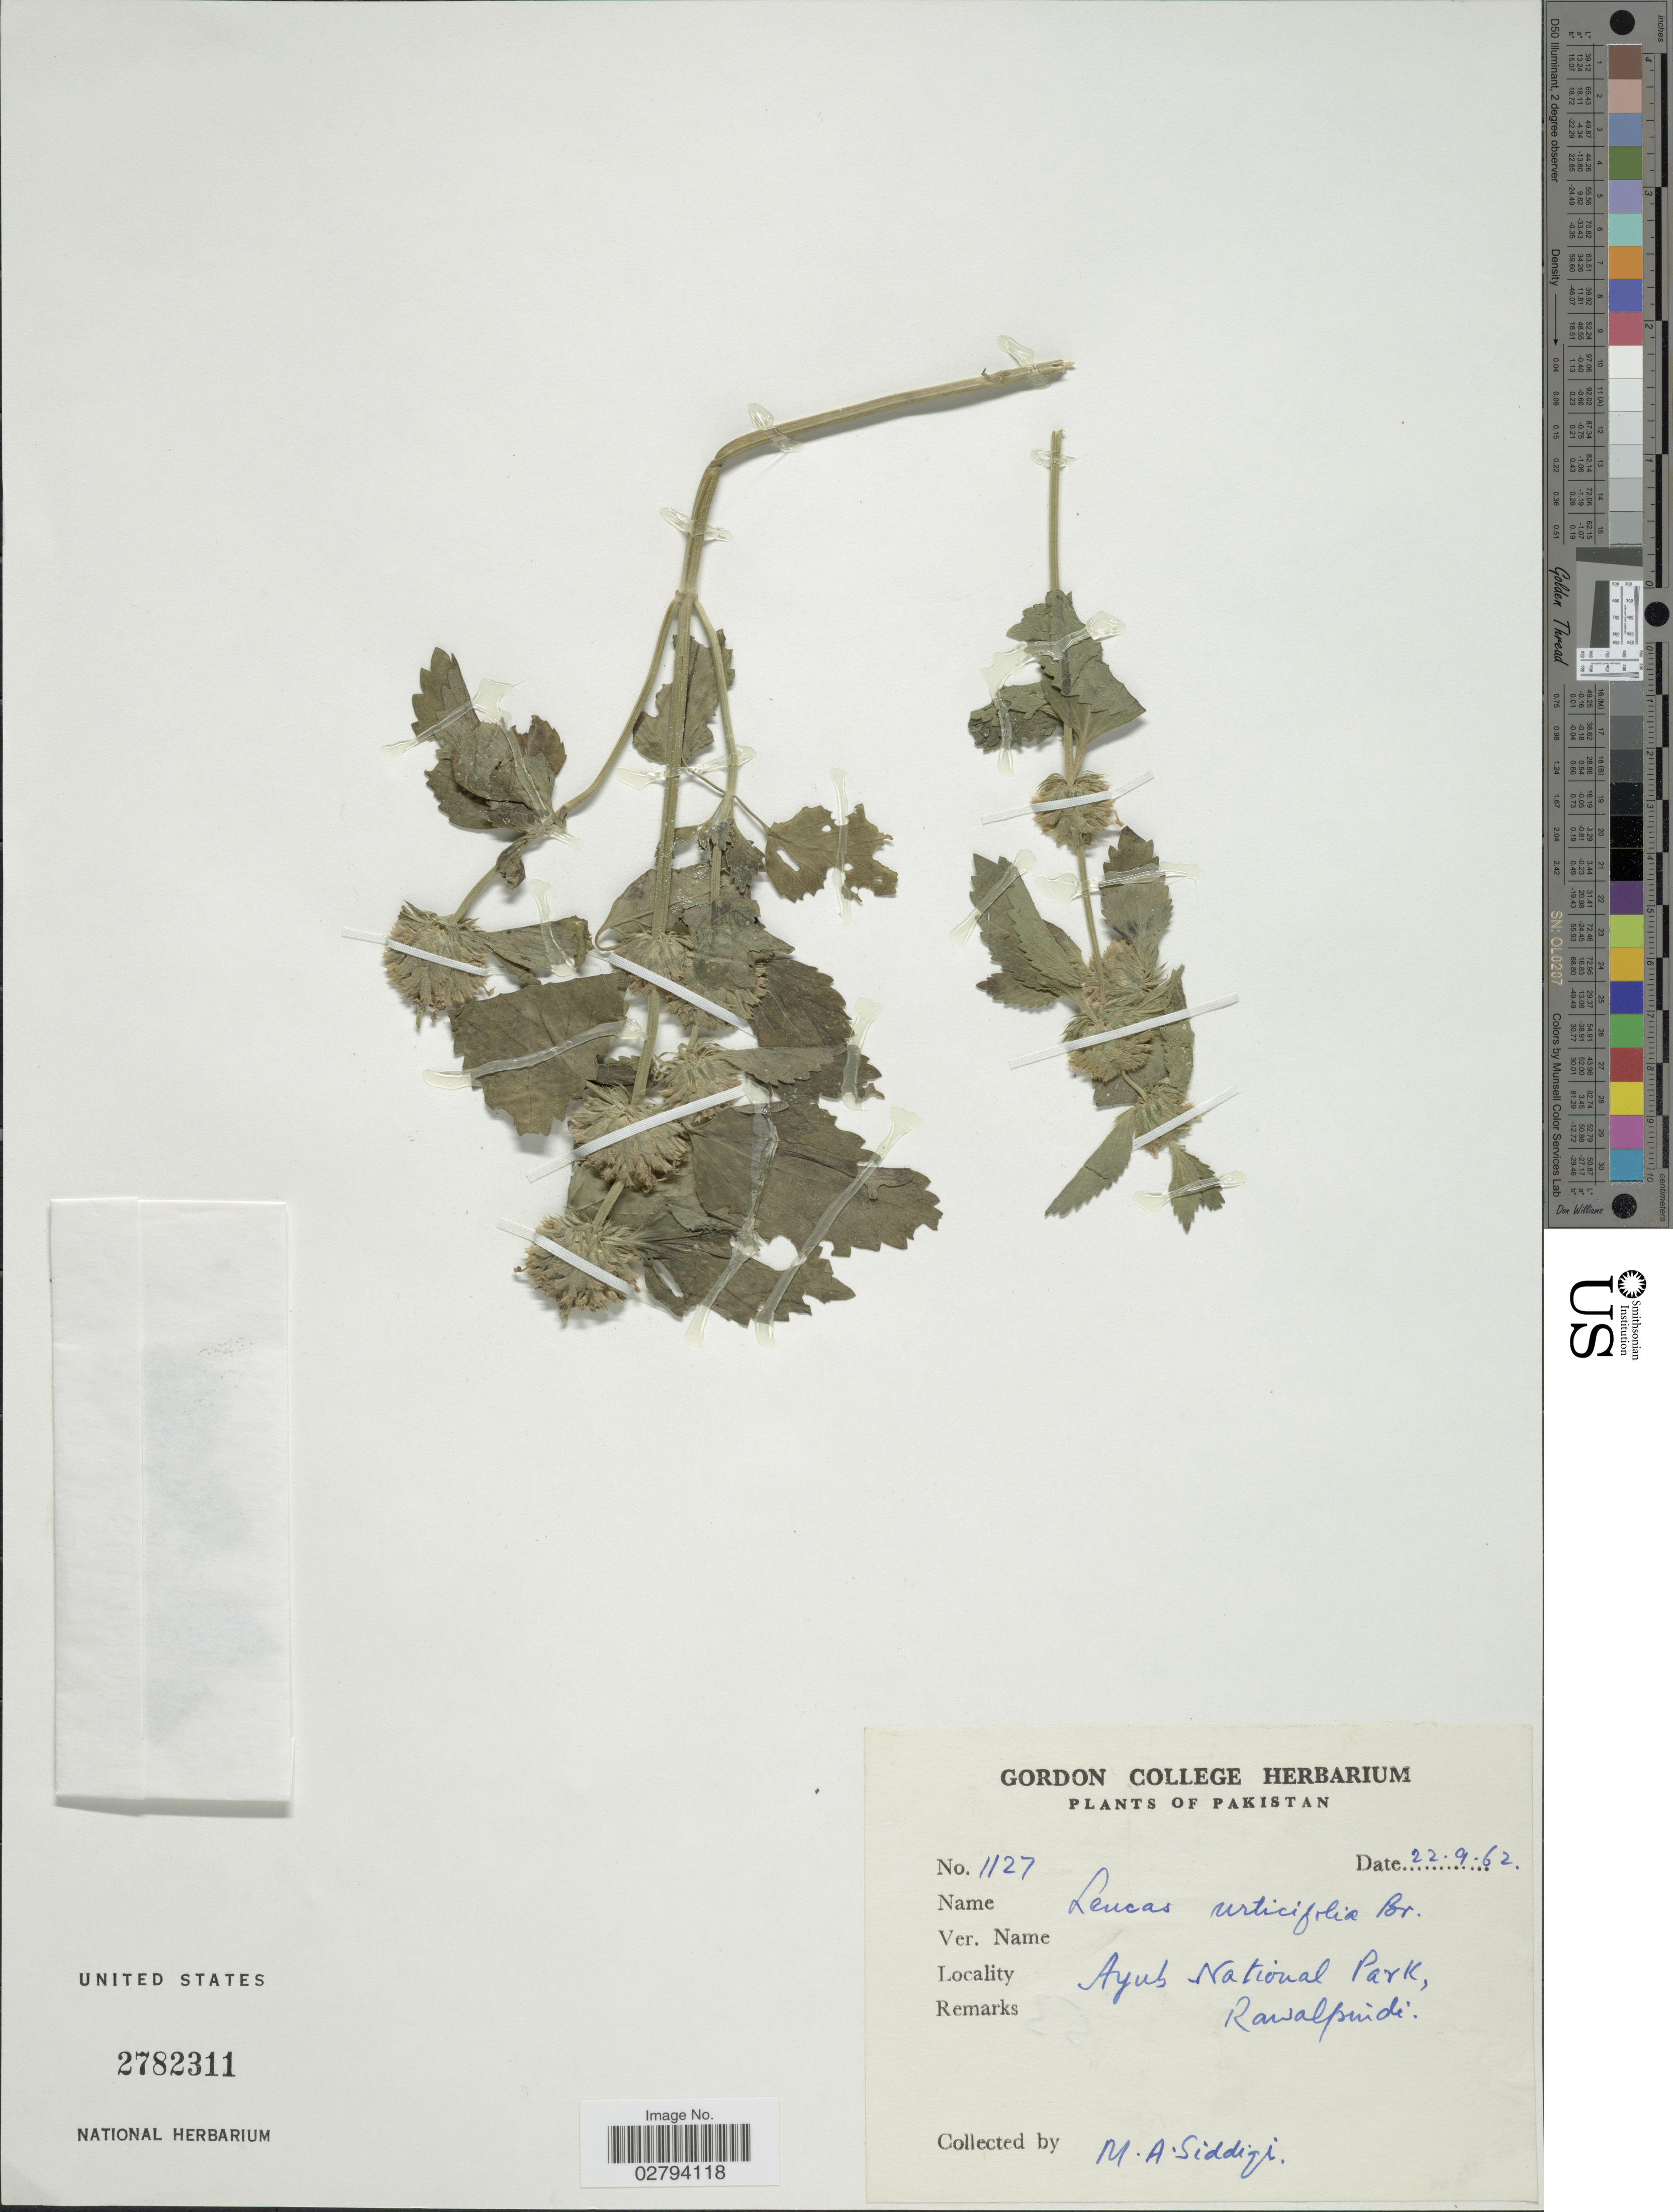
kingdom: Plantae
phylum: Tracheophyta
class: Magnoliopsida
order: Lamiales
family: Lamiaceae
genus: Leucas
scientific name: Leucas urticifolia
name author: (Vahl) Sm.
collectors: M. Siddiqi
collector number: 1127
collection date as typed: Transcribed d/m/y: 22/9/62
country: Pakistan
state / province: Punjab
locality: Ayub National Park, Rawalpindi.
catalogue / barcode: US 2782311